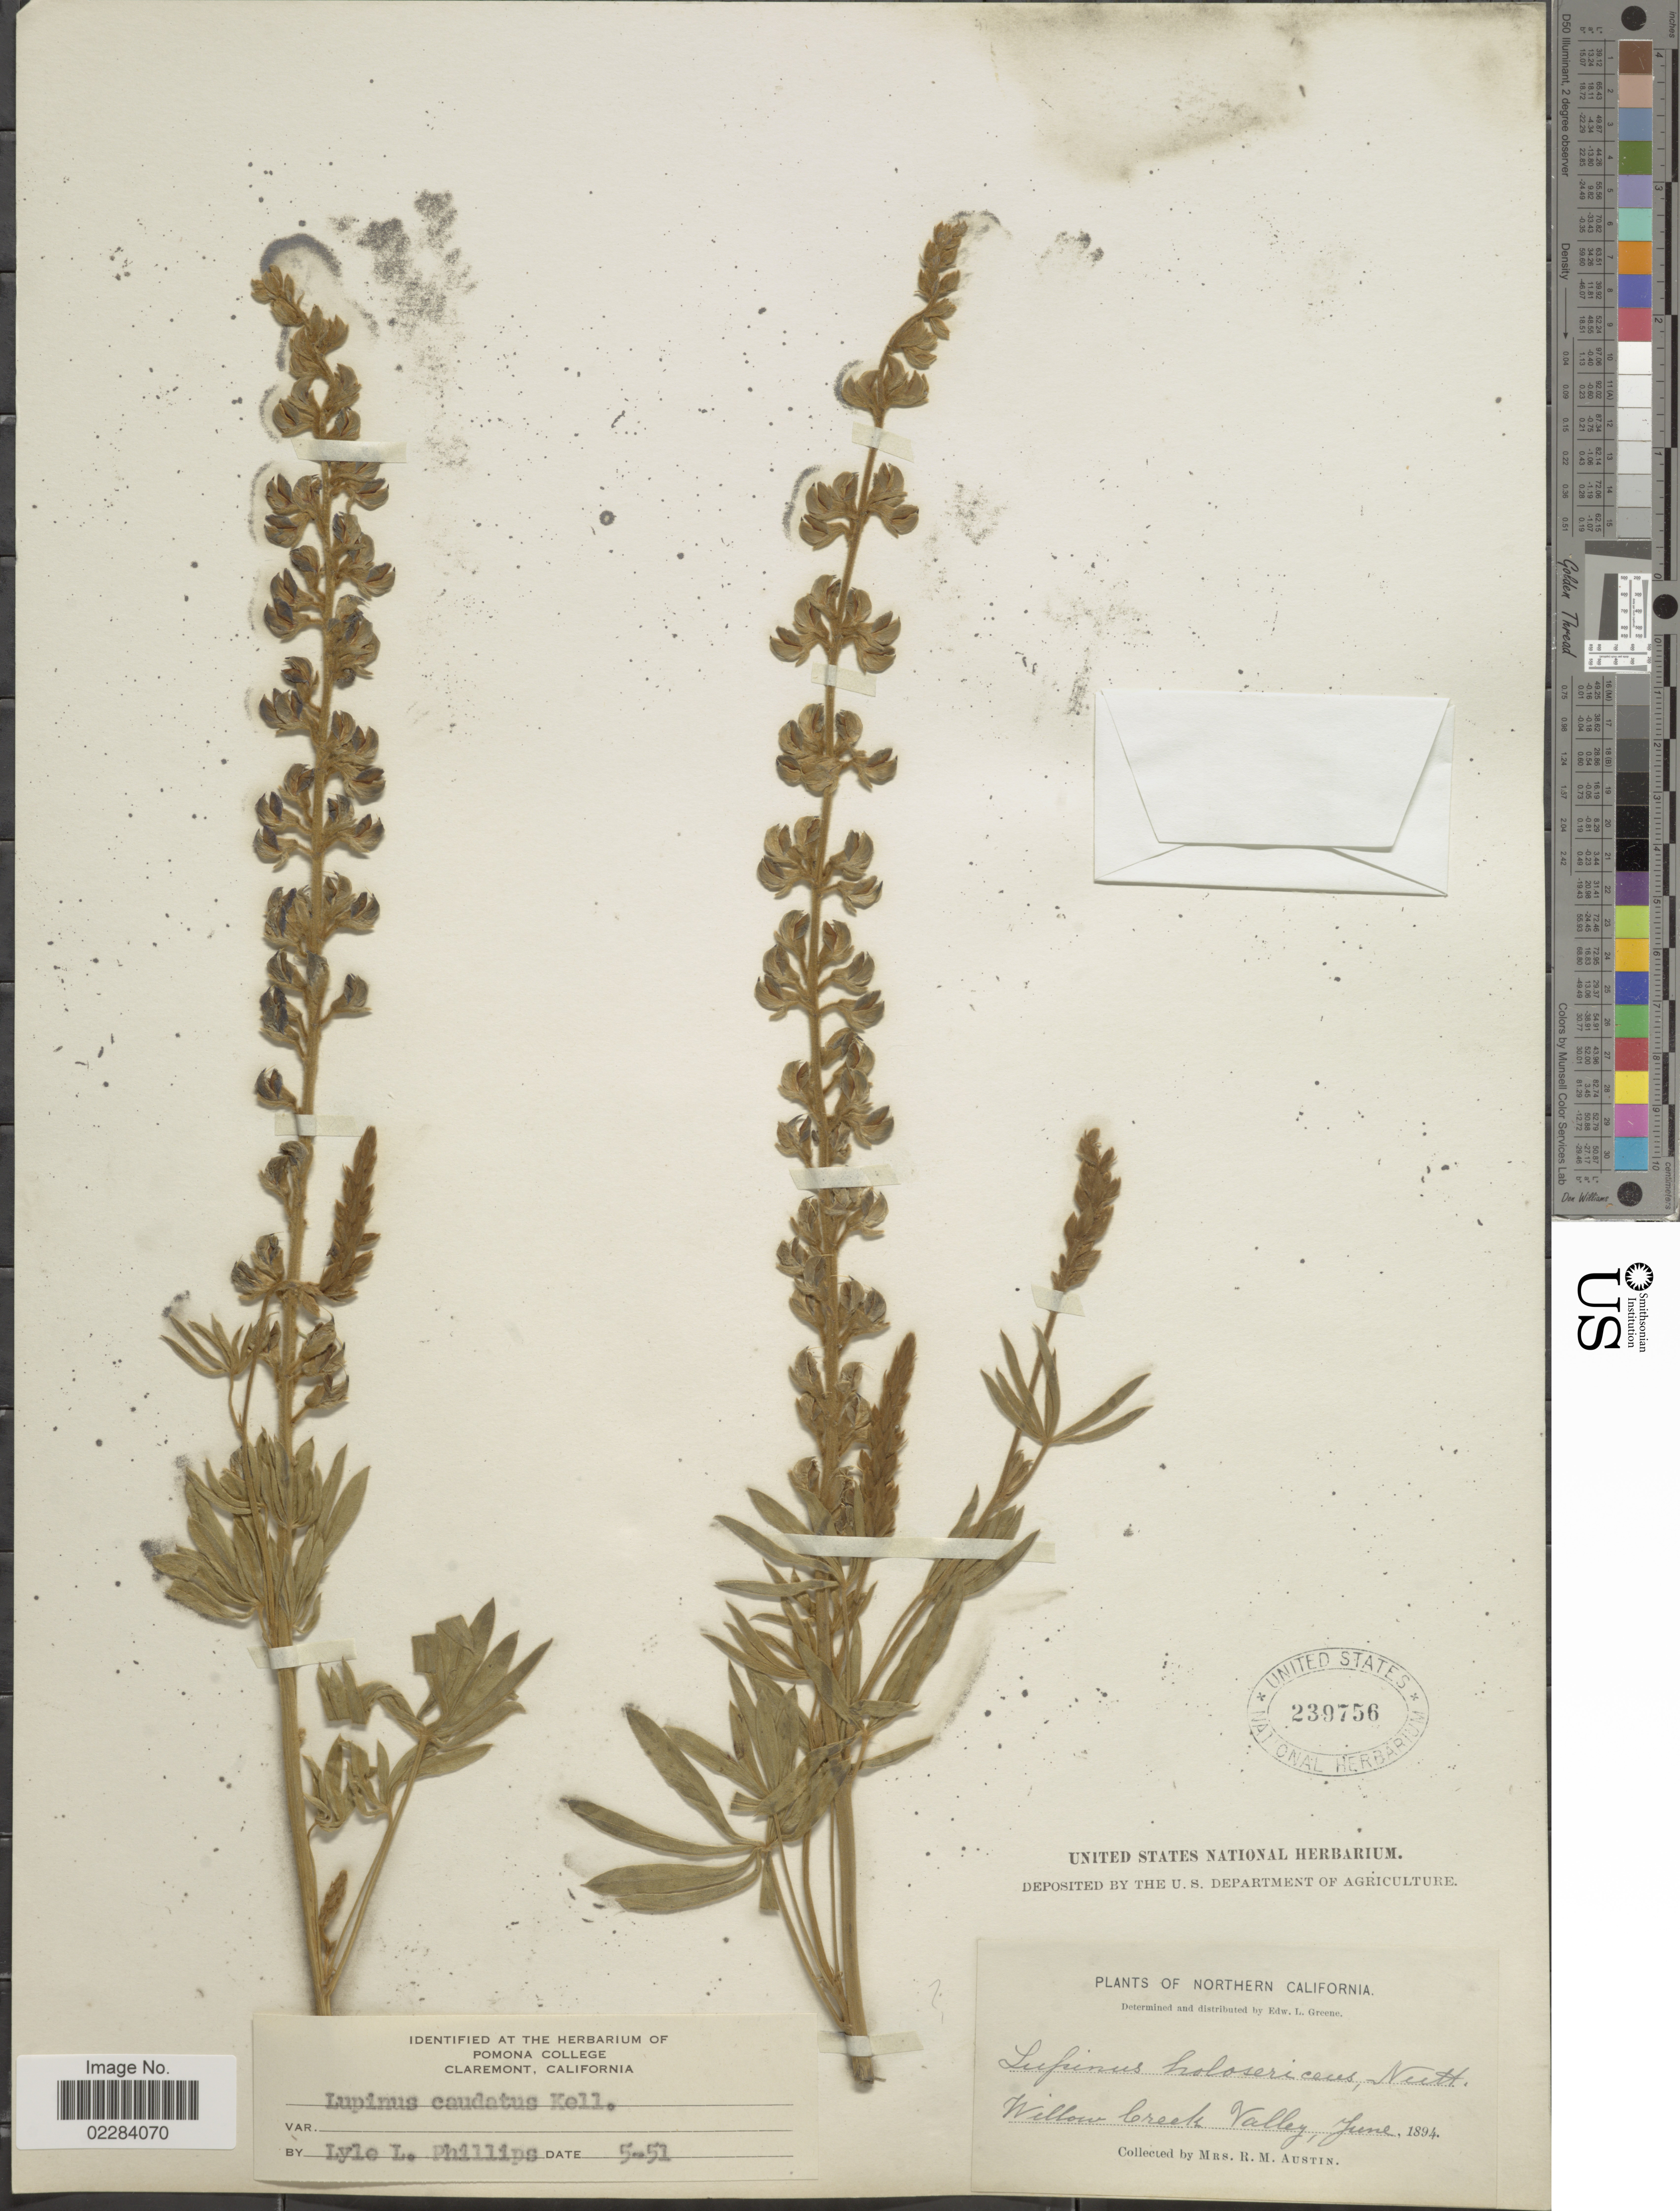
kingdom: Plantae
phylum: Tracheophyta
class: Magnoliopsida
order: Fabales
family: Fabaceae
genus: Lupinus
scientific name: Lupinus argenteus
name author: Pursh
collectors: R. Austin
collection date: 1894-06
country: United States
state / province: California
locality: Northern California. Willow Creek Valley.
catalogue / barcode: US 239756